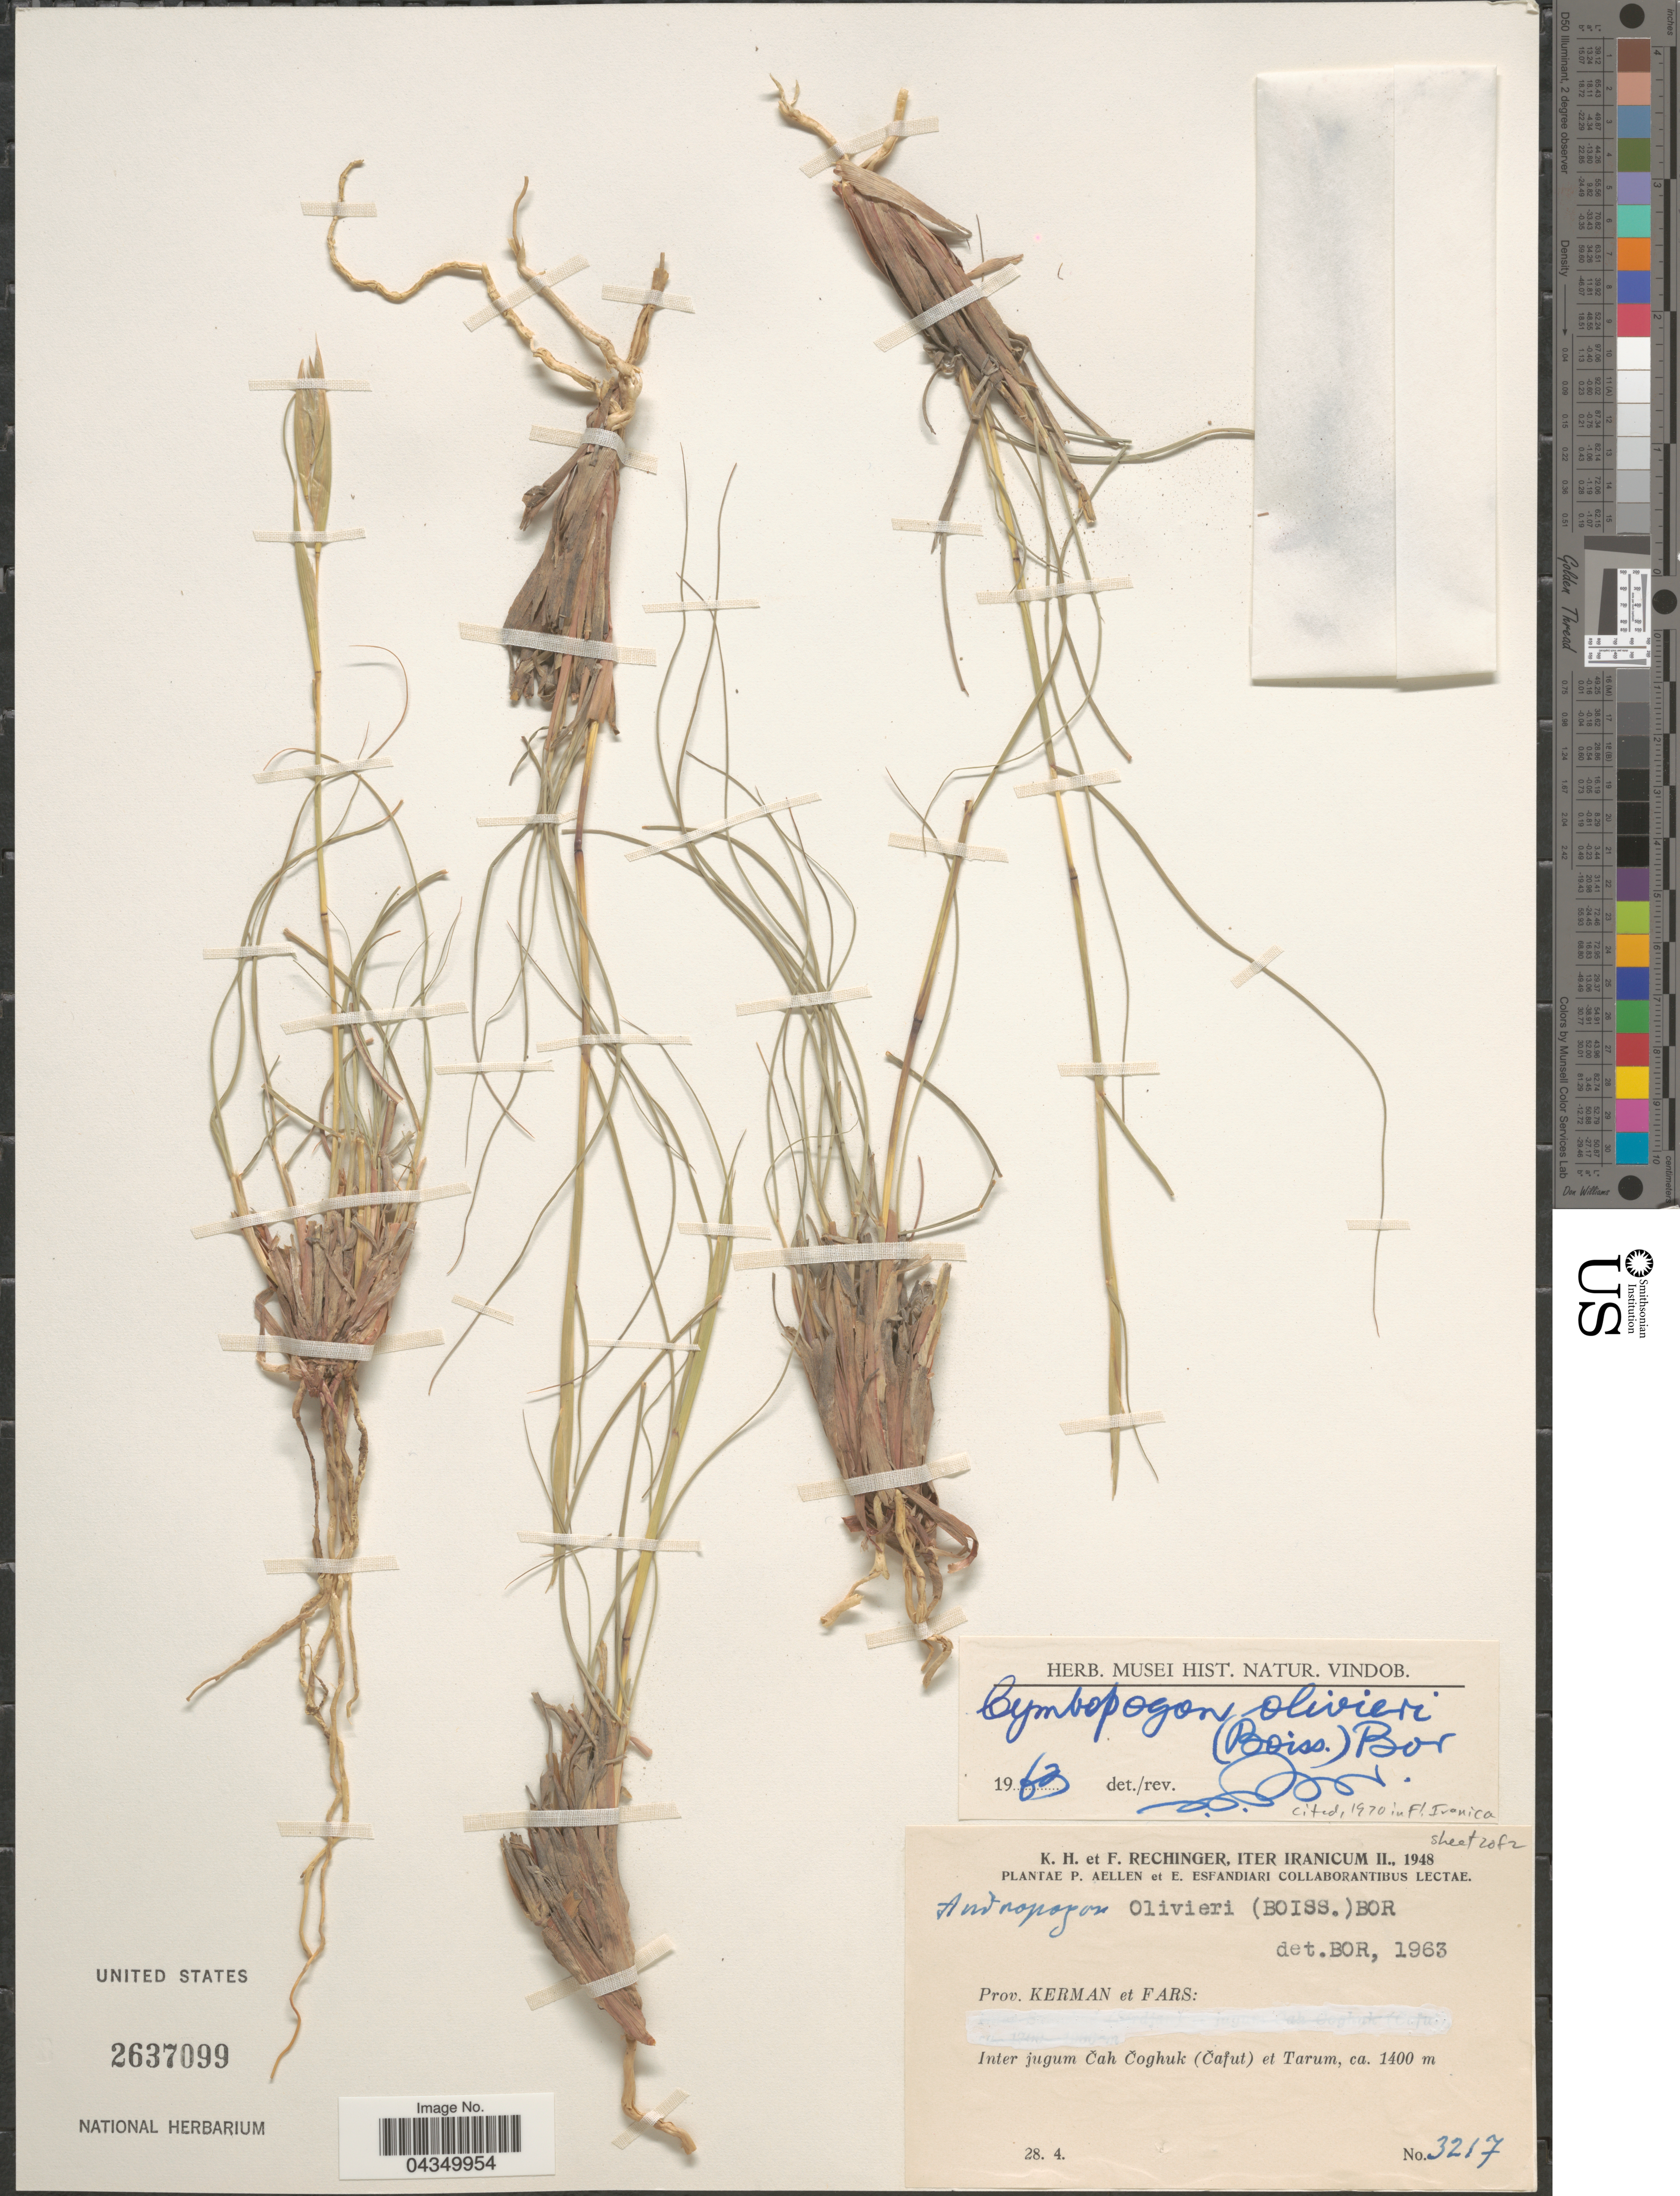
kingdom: Plantae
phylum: Tracheophyta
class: Liliopsida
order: Poales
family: Poaceae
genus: Cymbopogon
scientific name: Cymbopogon iwarancusa subsp. olivieri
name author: (Boiss.) Soenarko & Reinwardtia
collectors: K. H. Rechinger & F. Rechinger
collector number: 3217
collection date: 1948-04-28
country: Iran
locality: Iter Iranicum II., 1948. Prov. Kerman et Fars: Inter jugum Čah Čoghuk (Čafut) et Tarum.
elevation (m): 1400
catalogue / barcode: US 2637099